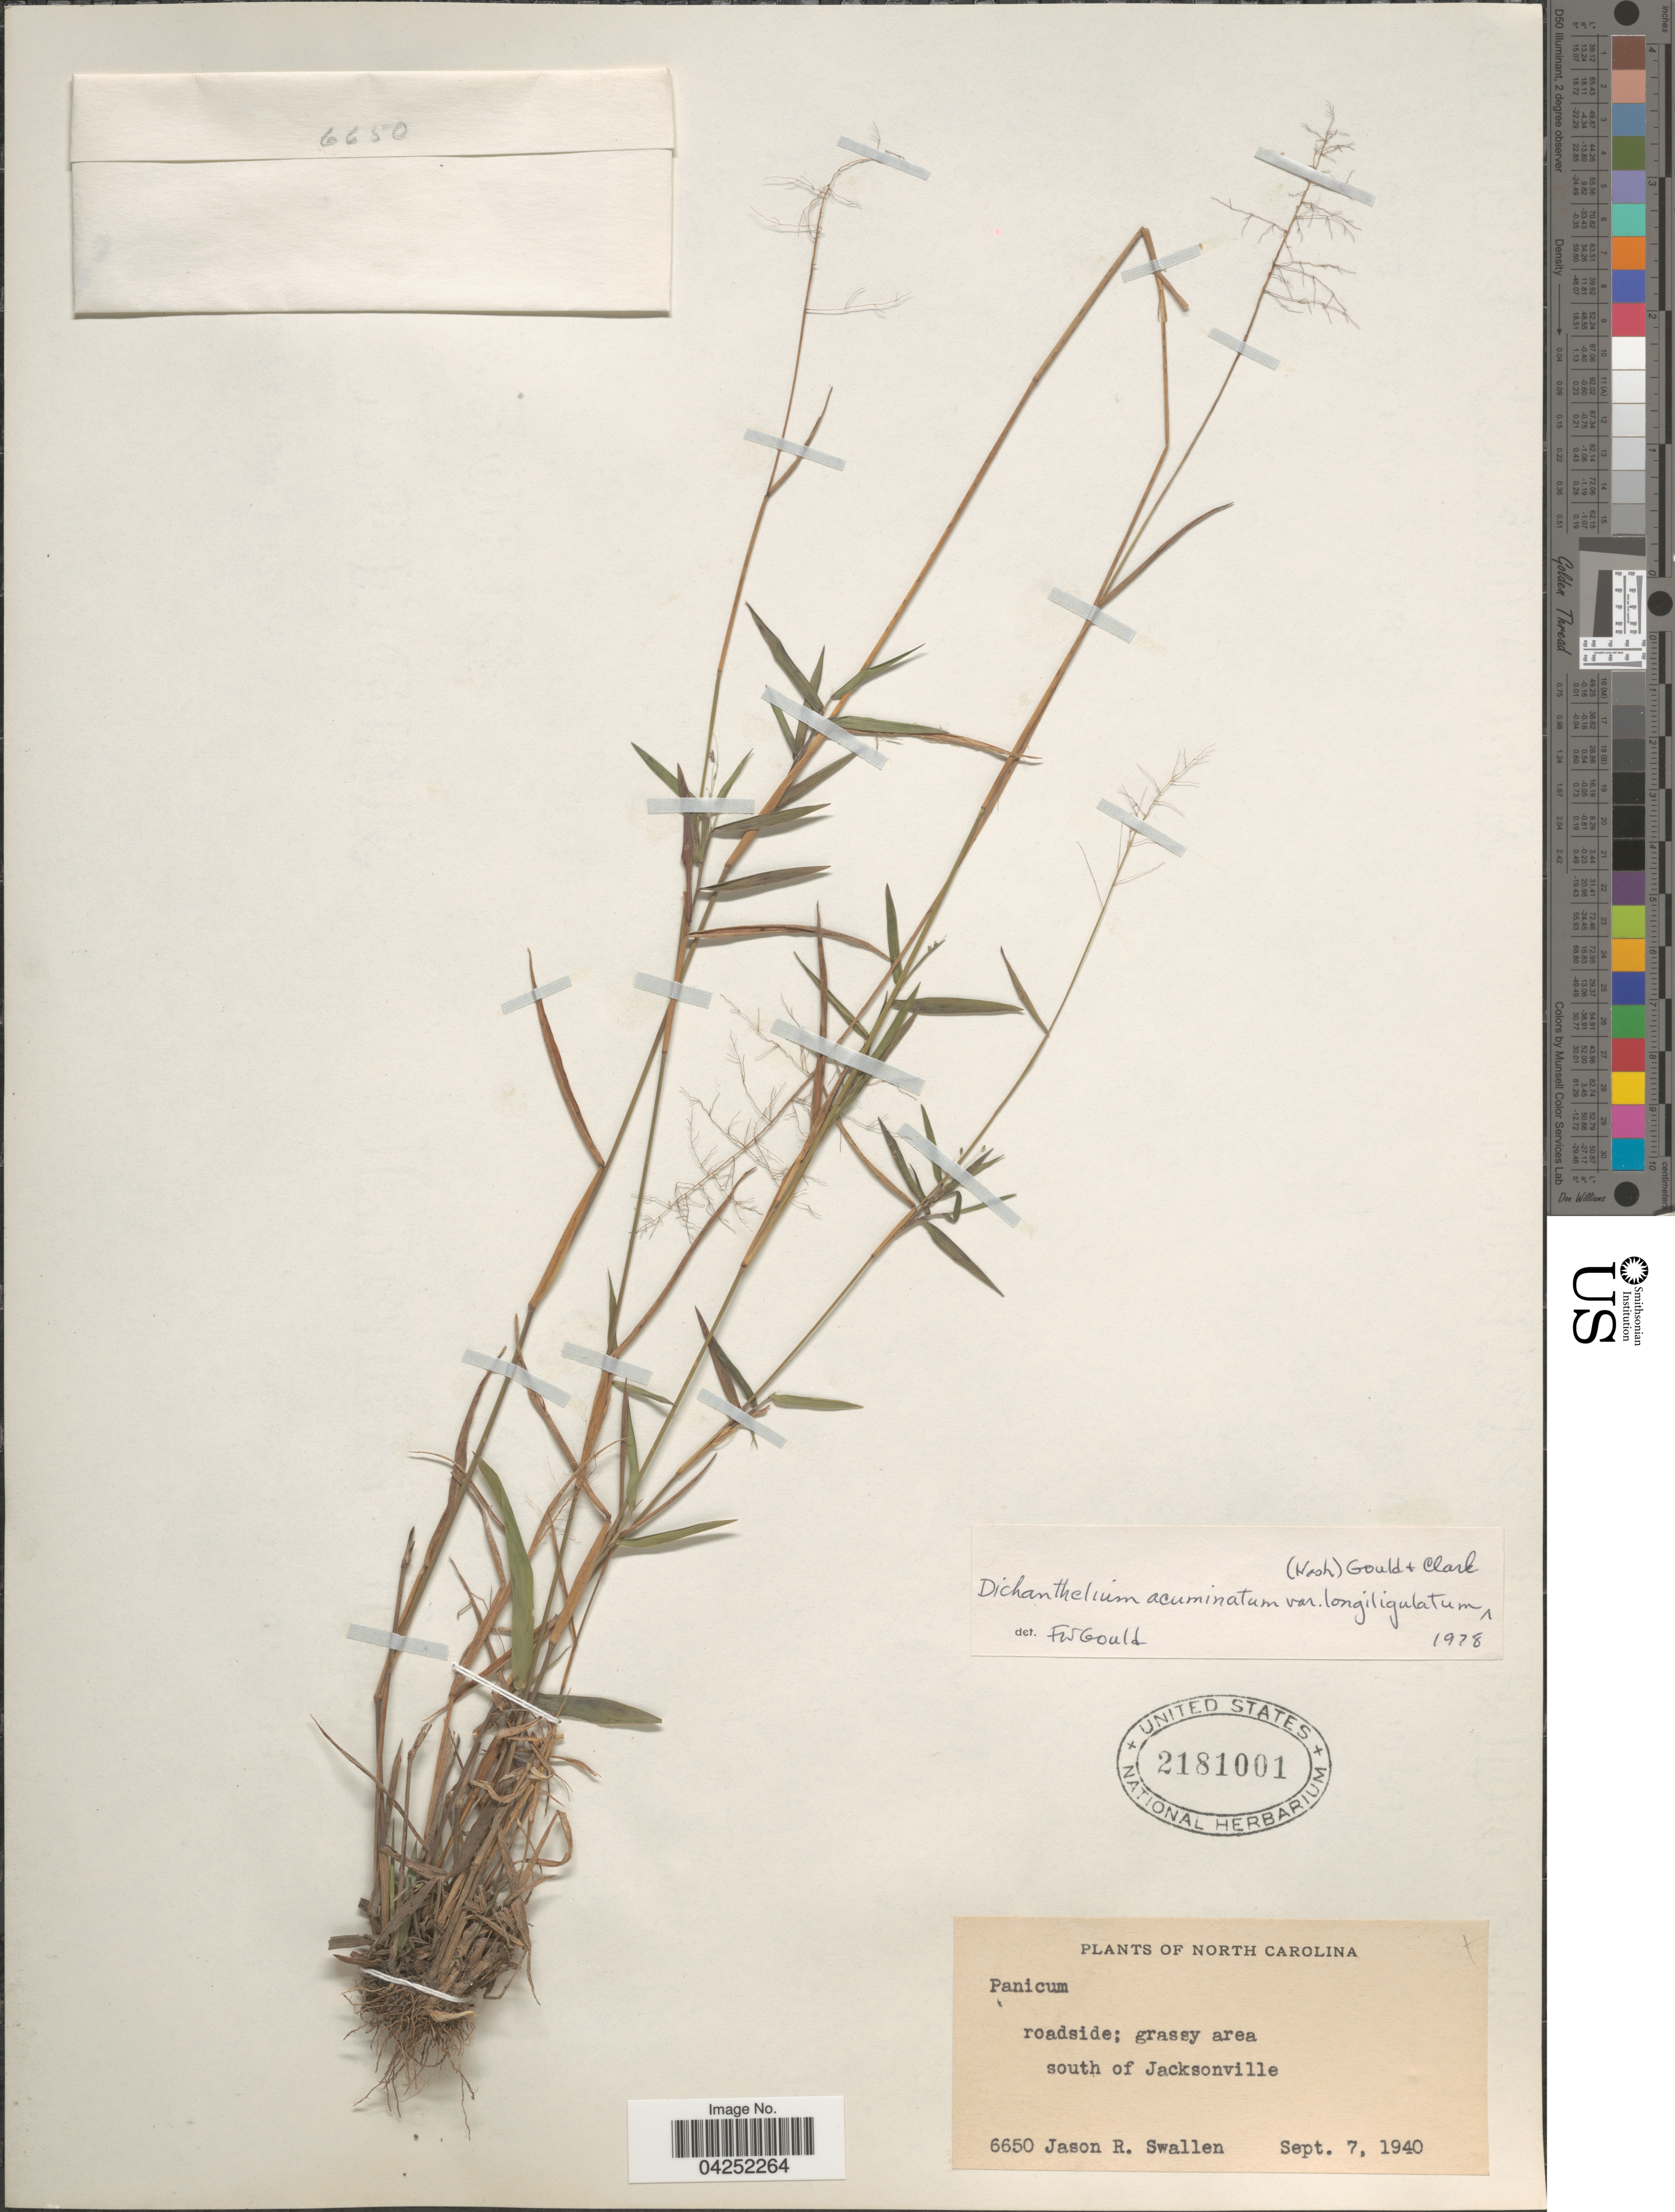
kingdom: Plantae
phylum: Tracheophyta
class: Liliopsida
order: Poales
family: Poaceae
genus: Dichanthelium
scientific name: Dichanthelium acuminatum var. longiligulatum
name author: (Nash) Gould & C.A. Clark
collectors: J. R. Swallen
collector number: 6650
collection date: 1940-09-07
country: United States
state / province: North Carolina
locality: Roadside; grassy area. South of Jacksonville.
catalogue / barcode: US 2181001